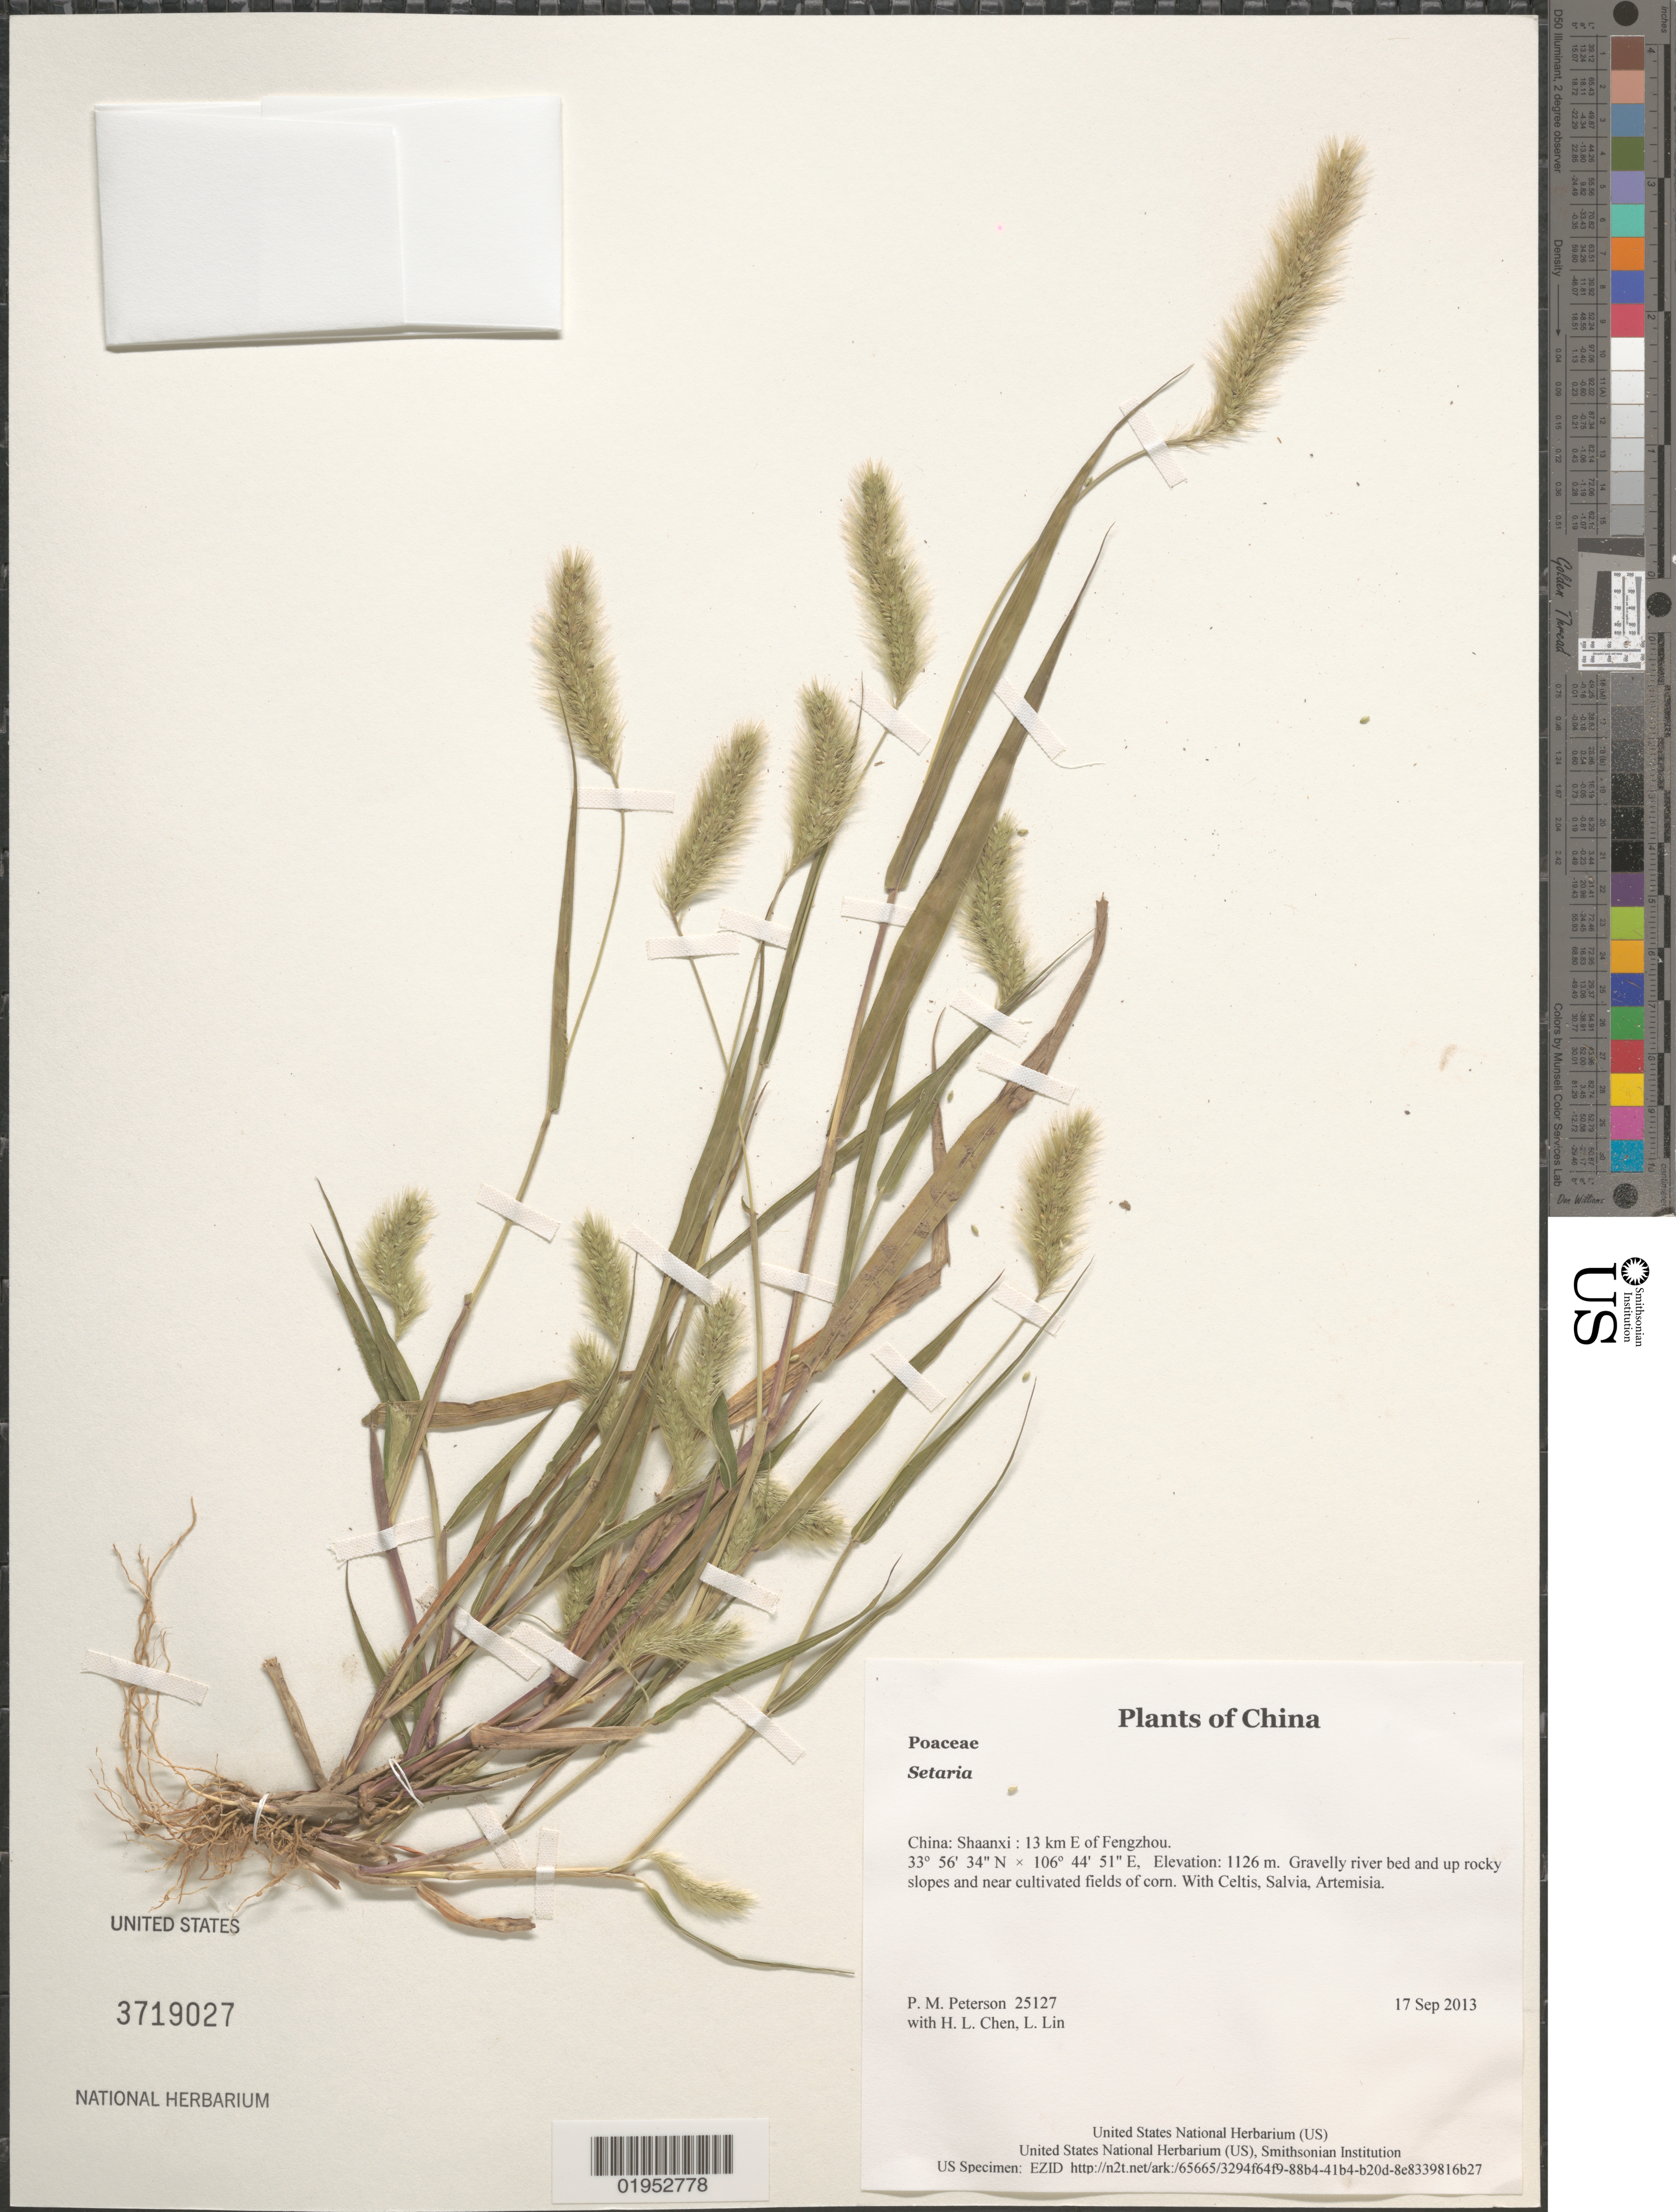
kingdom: Plantae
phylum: Tracheophyta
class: Liliopsida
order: Poales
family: Poaceae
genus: Setaria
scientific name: Setaria sp.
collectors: P. M. Peterson, H. L. Chen & L. Lin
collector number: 25127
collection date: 2013-09-17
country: China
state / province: Shaanxi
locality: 13 km E of Fengzhou.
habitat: Gravelly river bed and up rocky slopes and near cultivated fields of corn.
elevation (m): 1126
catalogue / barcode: US 3719027